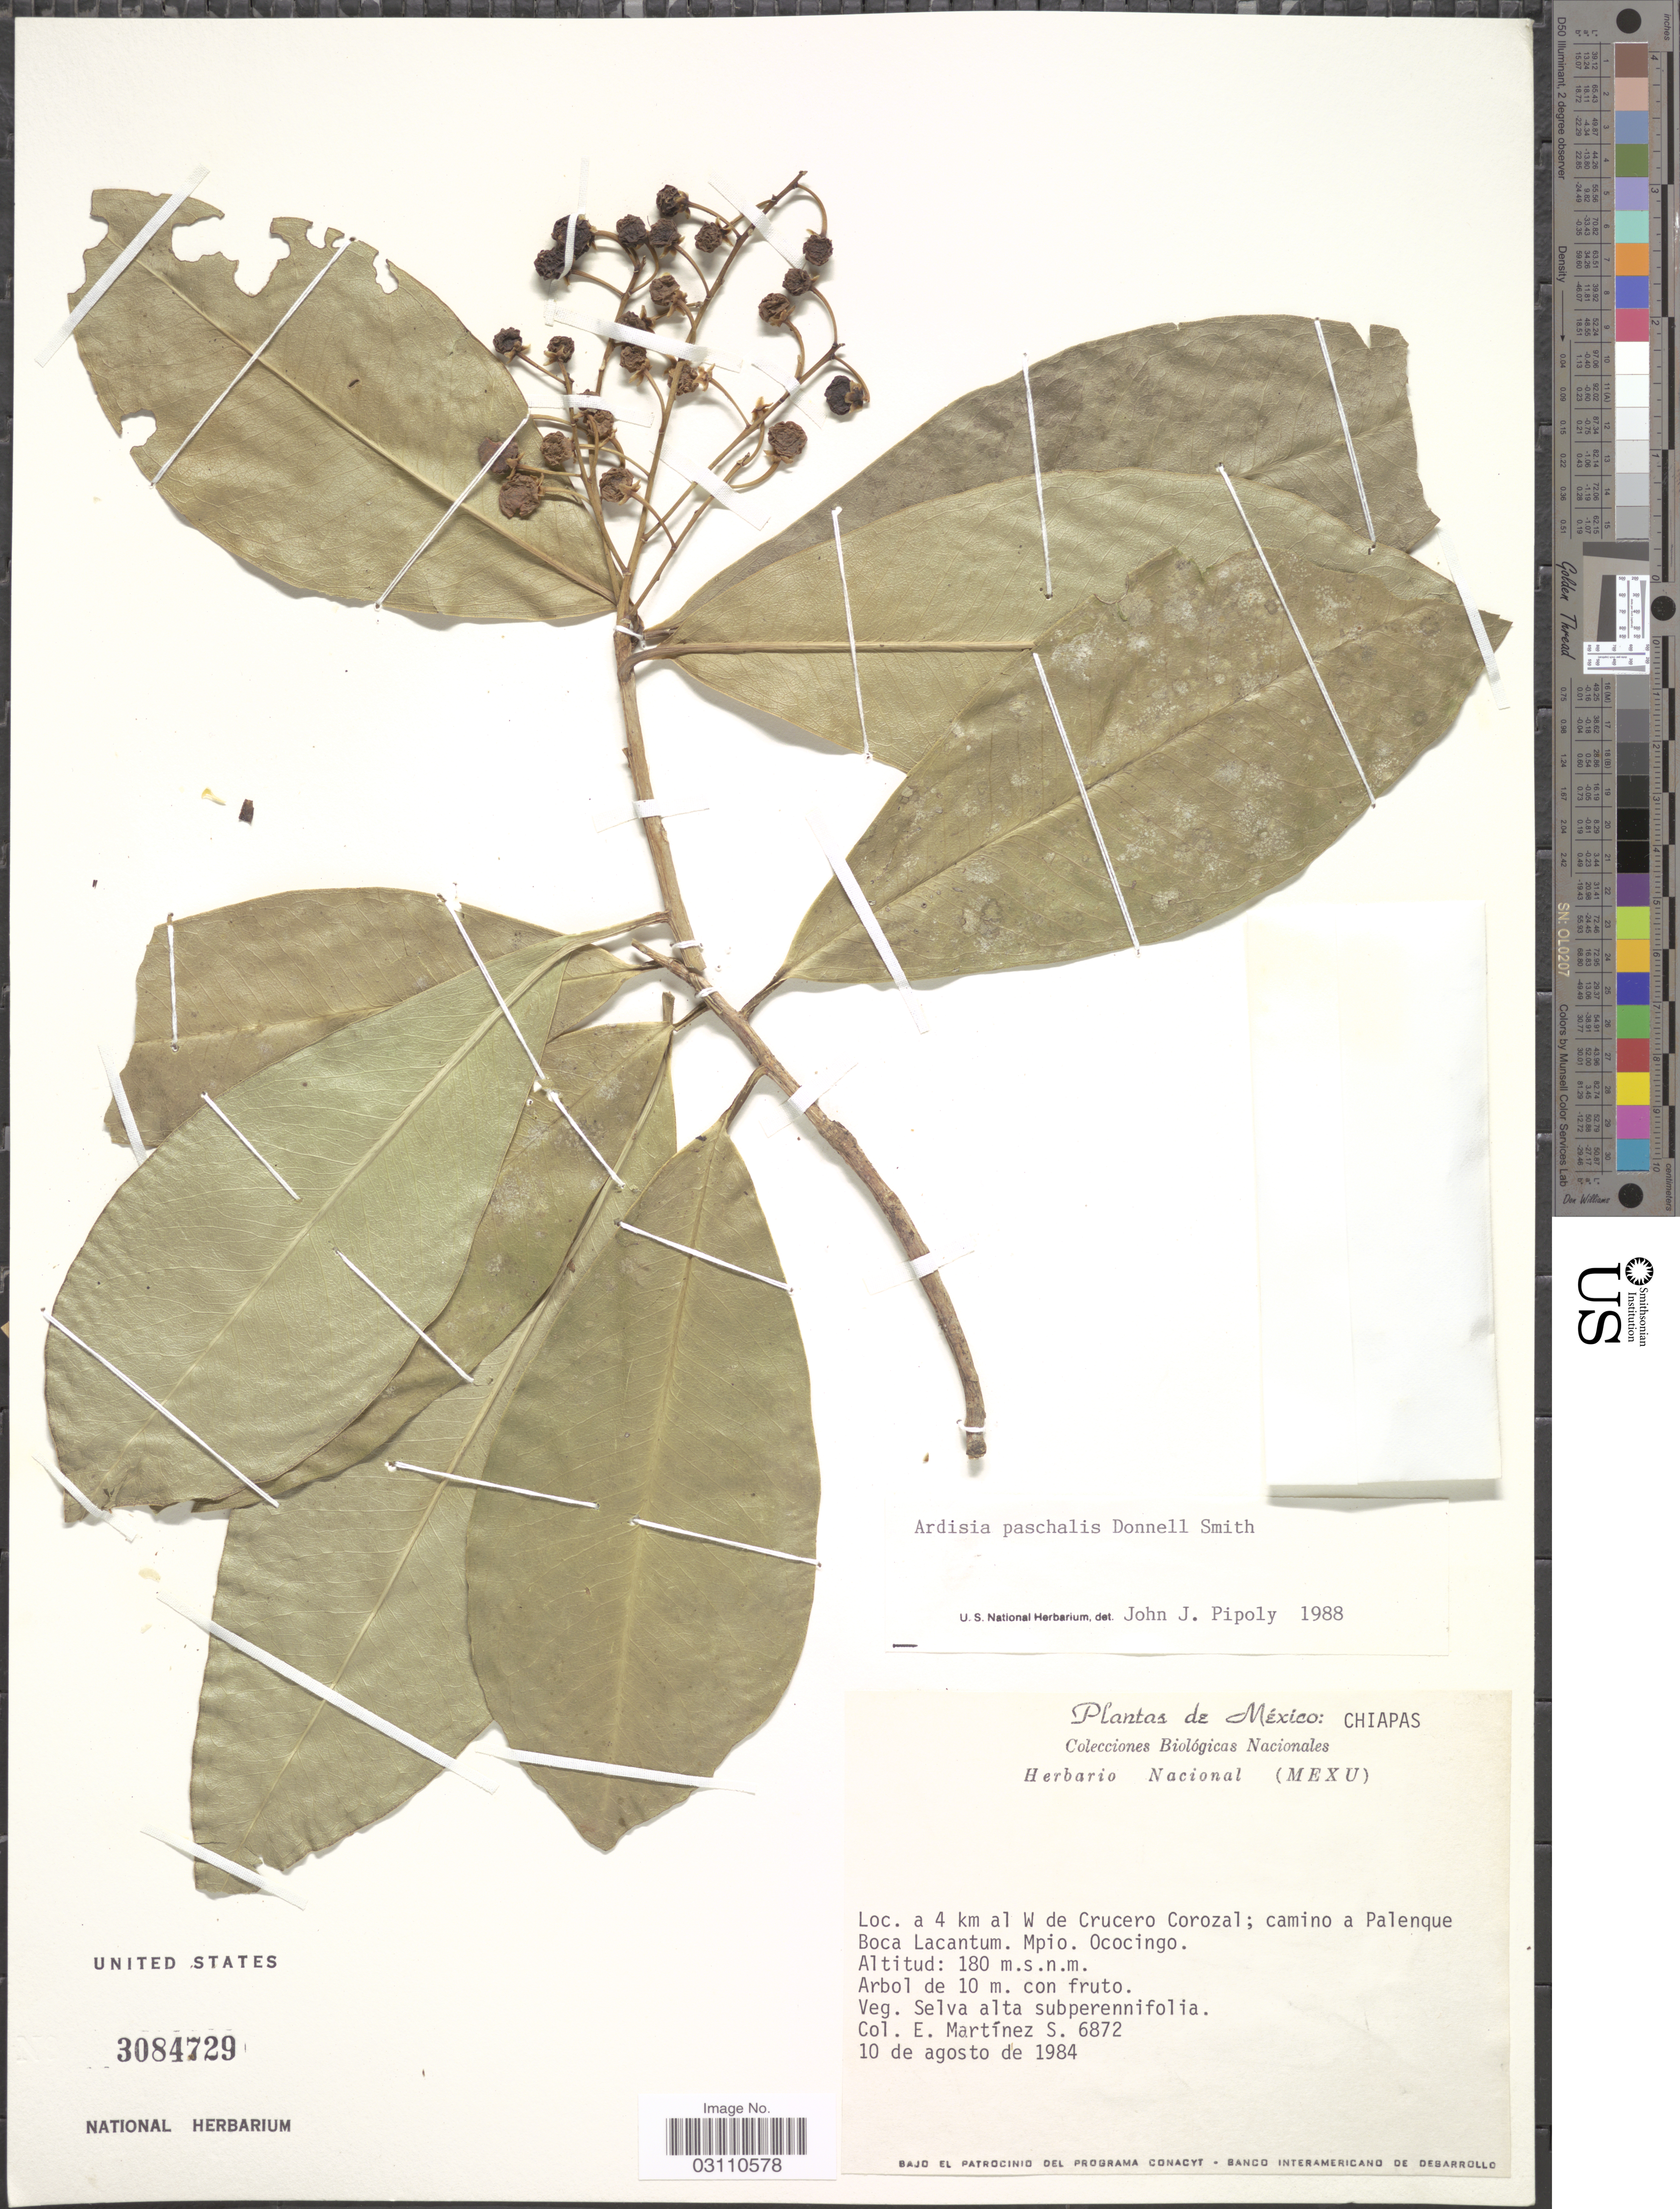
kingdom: Plantae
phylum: Tracheophyta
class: Magnoliopsida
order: Ericales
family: Primulaceae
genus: Ardisia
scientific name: Ardisia paschalis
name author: Donn. Sm.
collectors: E. M. Martínez S.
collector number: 6872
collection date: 1984-08-10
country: Mexico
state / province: Chiapas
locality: A 4 km al W de Crucero Corozal; camino a Palenque Boca Lacantum. Mpio. Ococingo.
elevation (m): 180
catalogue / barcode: US 3084729